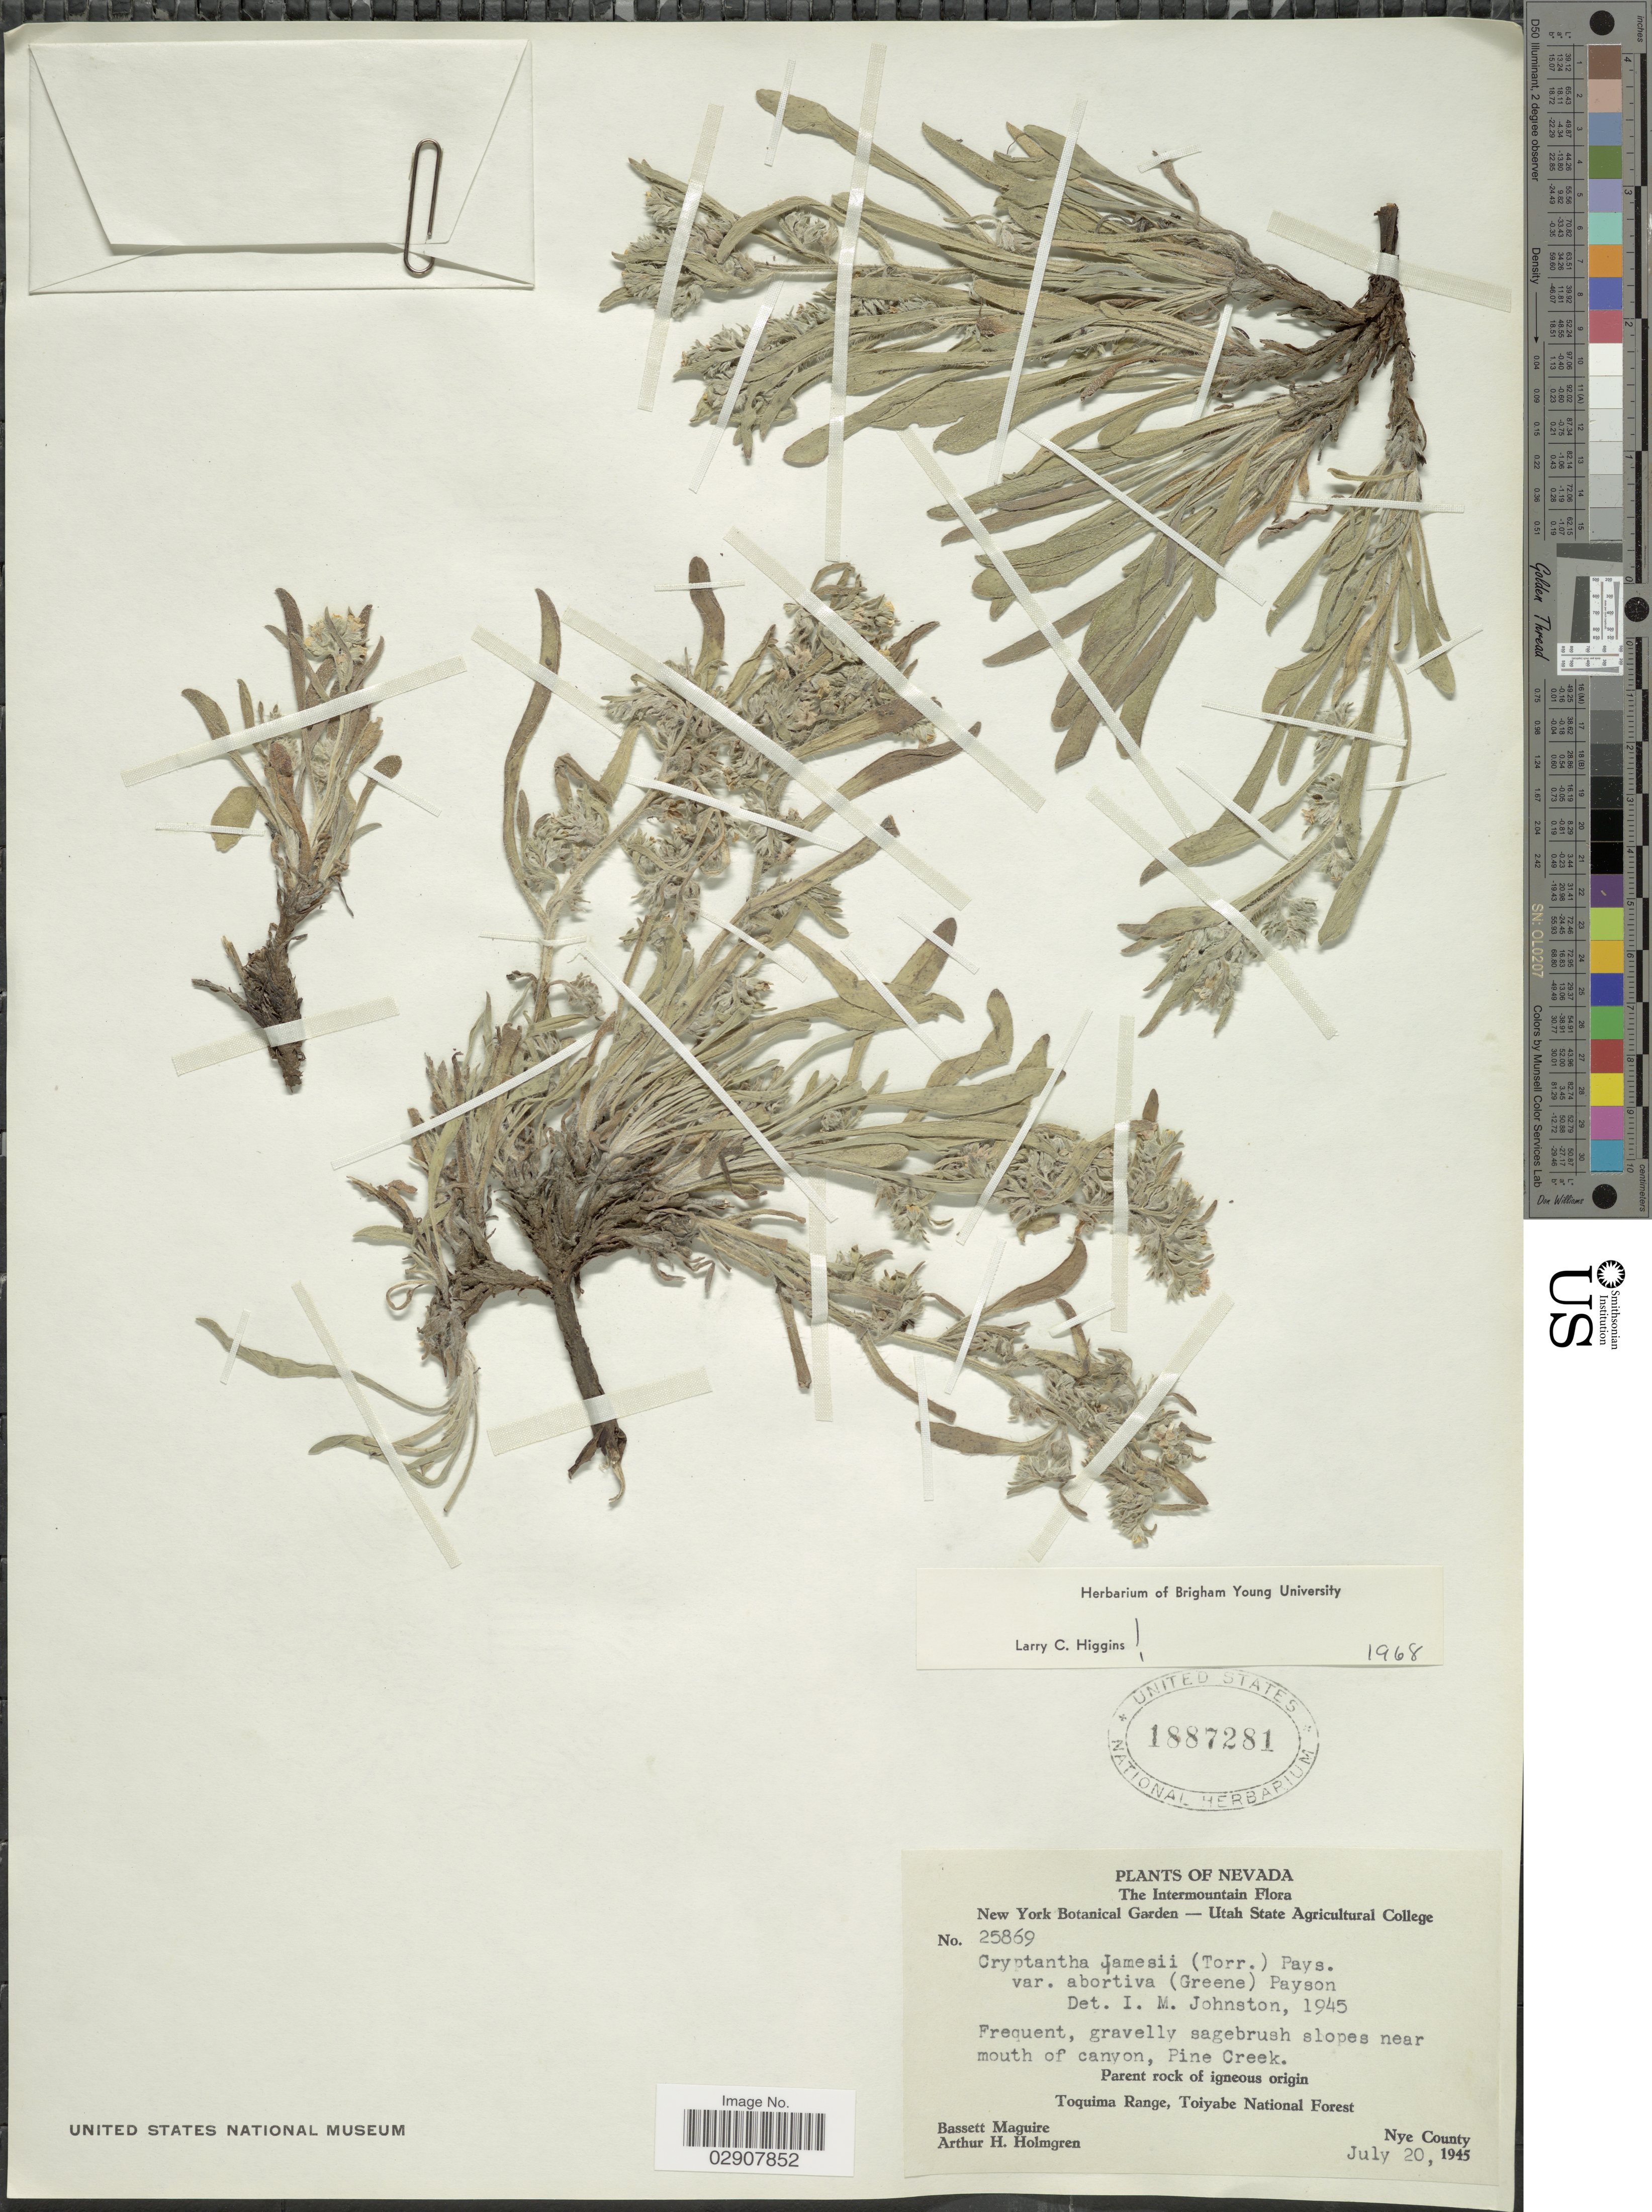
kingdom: Plantae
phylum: Tracheophyta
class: Magnoliopsida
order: Boraginales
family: Boraginaceae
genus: Cryptantha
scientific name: Cryptantha jamesii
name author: (Torr.) Payson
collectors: B. Maguire & A. H. Holmgren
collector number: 25869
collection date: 1945-07-20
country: United States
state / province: Nevada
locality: Gravelly sagebrush slopes near mouth of canyon, Pine Creek. Toquima Range. Toiyabe National Forest. Nye County. Nevada. The Intermountain.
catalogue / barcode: US 1887281